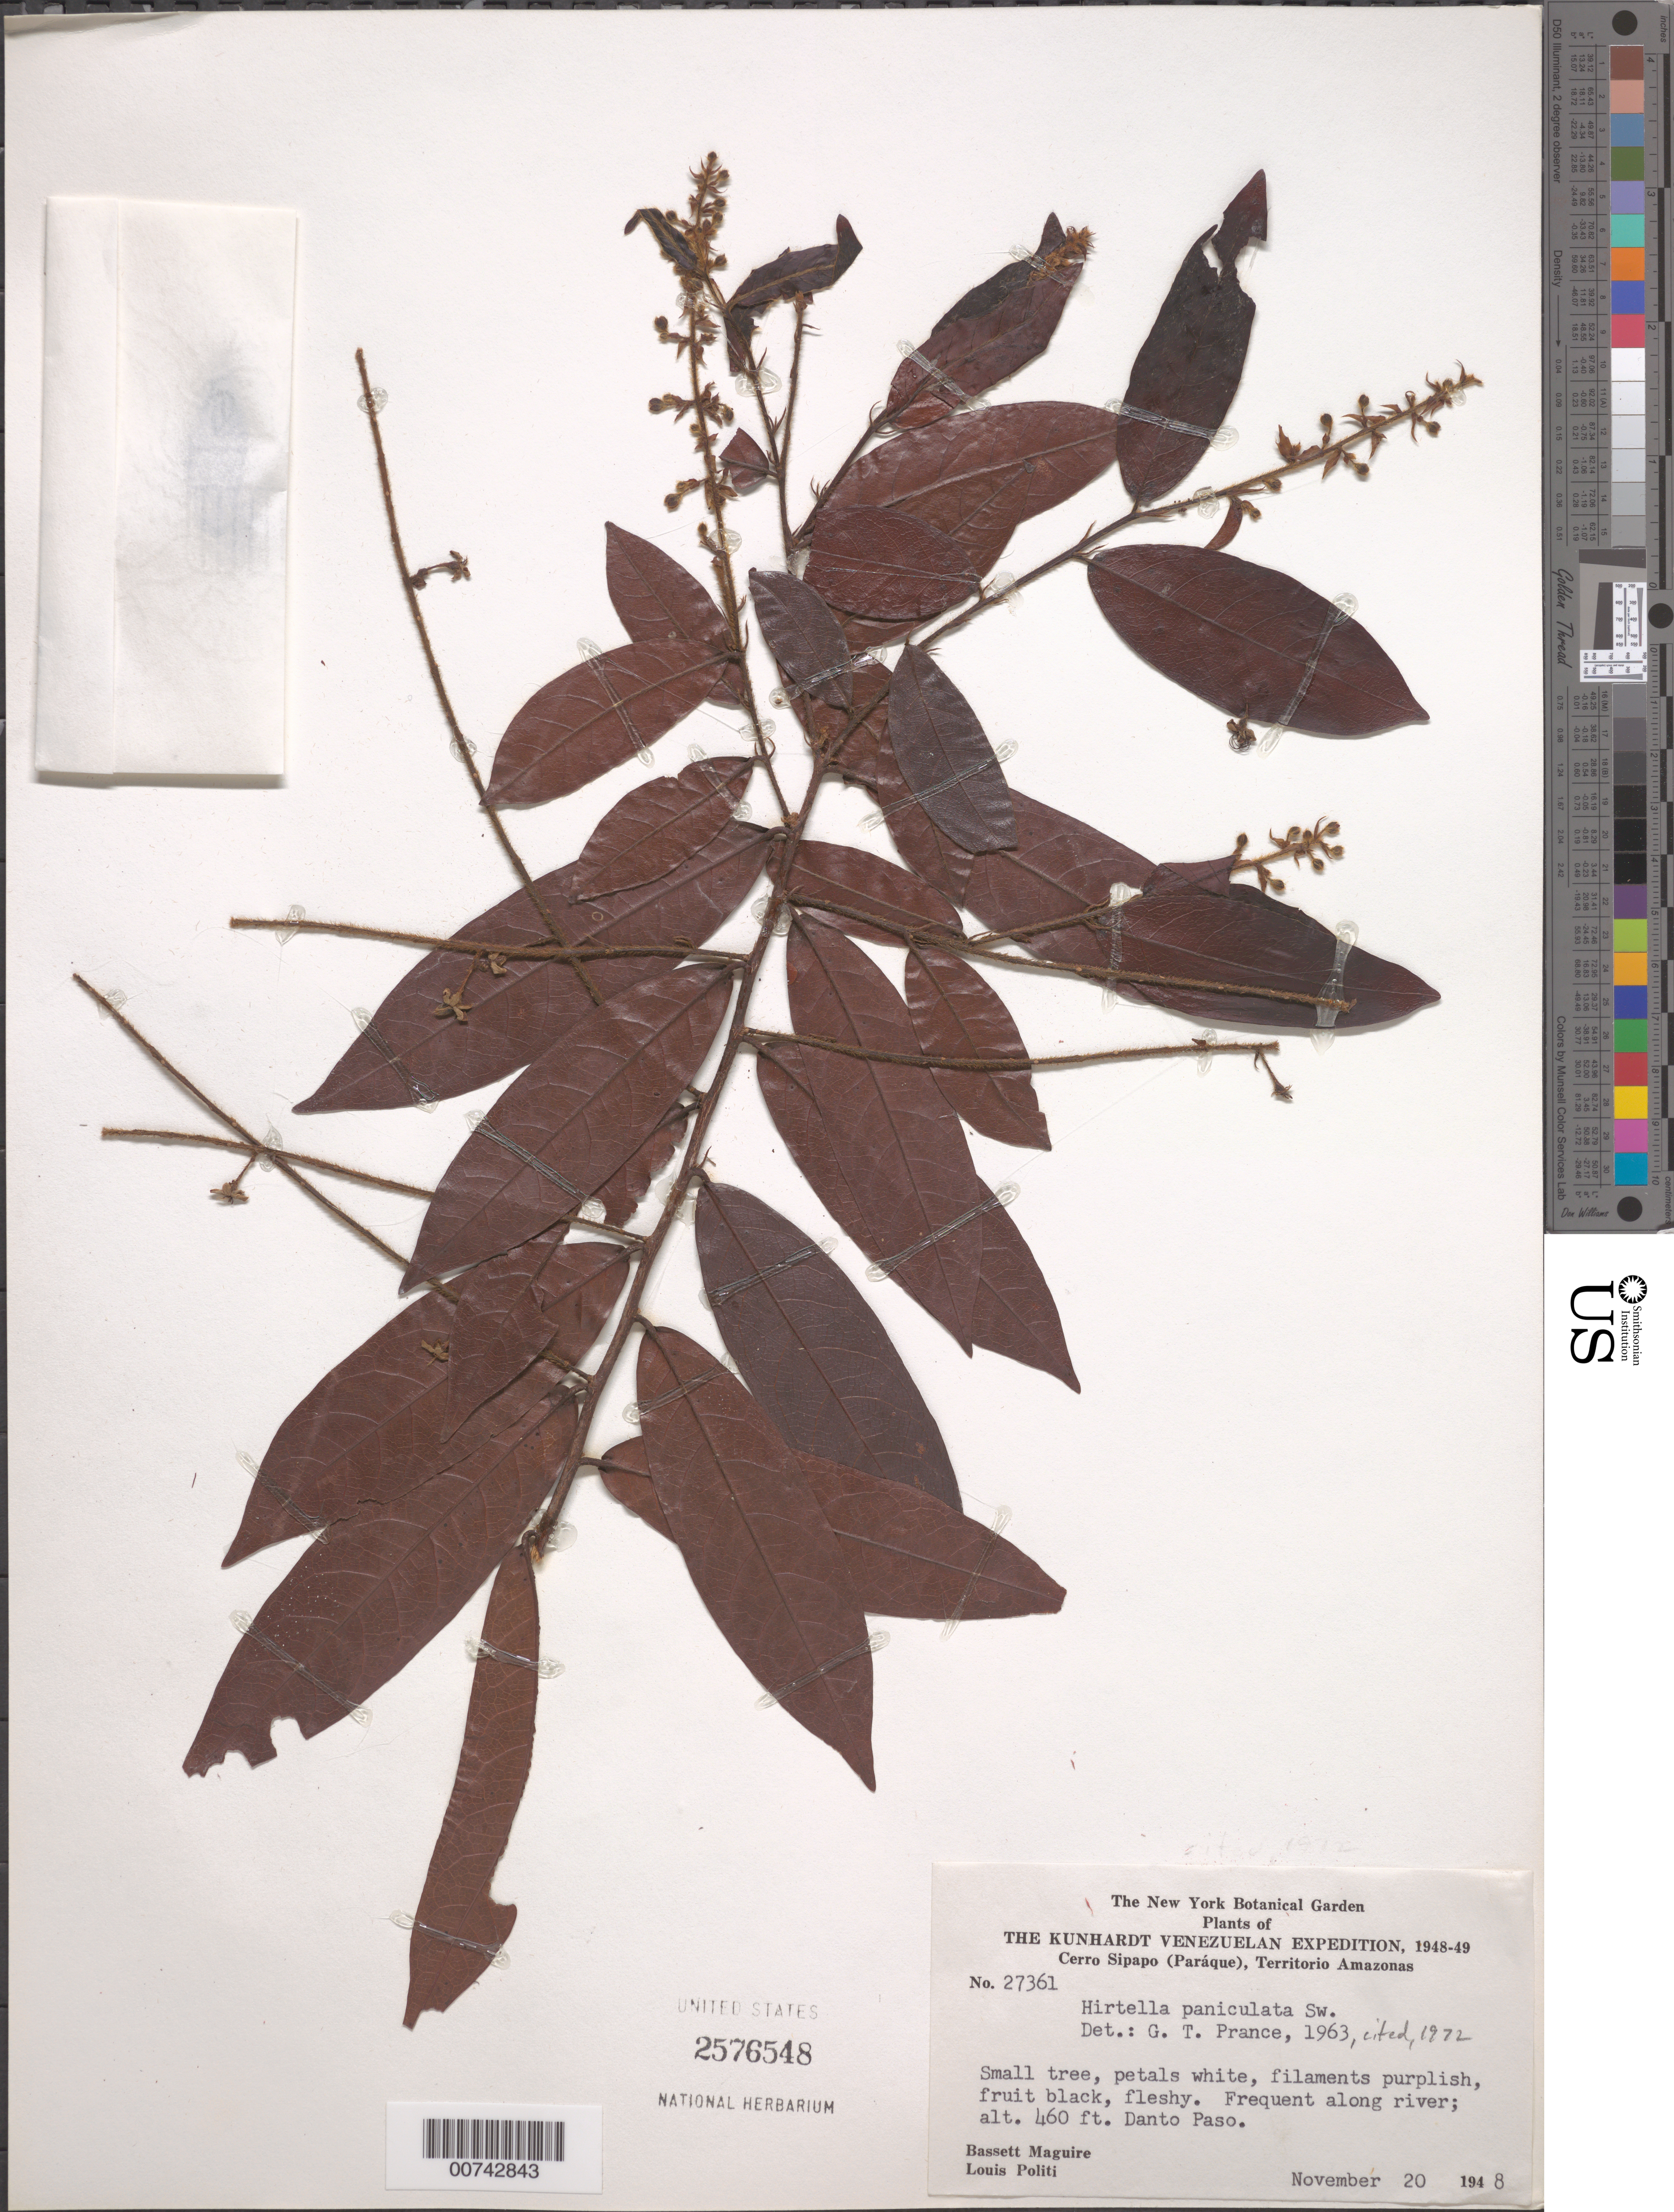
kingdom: Plantae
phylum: Tracheophyta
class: Magnoliopsida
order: Malpighiales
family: Chrysobalanaceae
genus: Hirtella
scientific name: Hirtella paniculata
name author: Sw.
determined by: Prance, G. T.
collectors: B. Maguire & L. Politi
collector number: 27361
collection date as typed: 20-Nov-48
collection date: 1948-11-20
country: Venezuela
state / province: Amazonas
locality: Cerro Sipapo (Paráque), Danto Paso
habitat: Along river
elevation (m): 140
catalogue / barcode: US 2576548